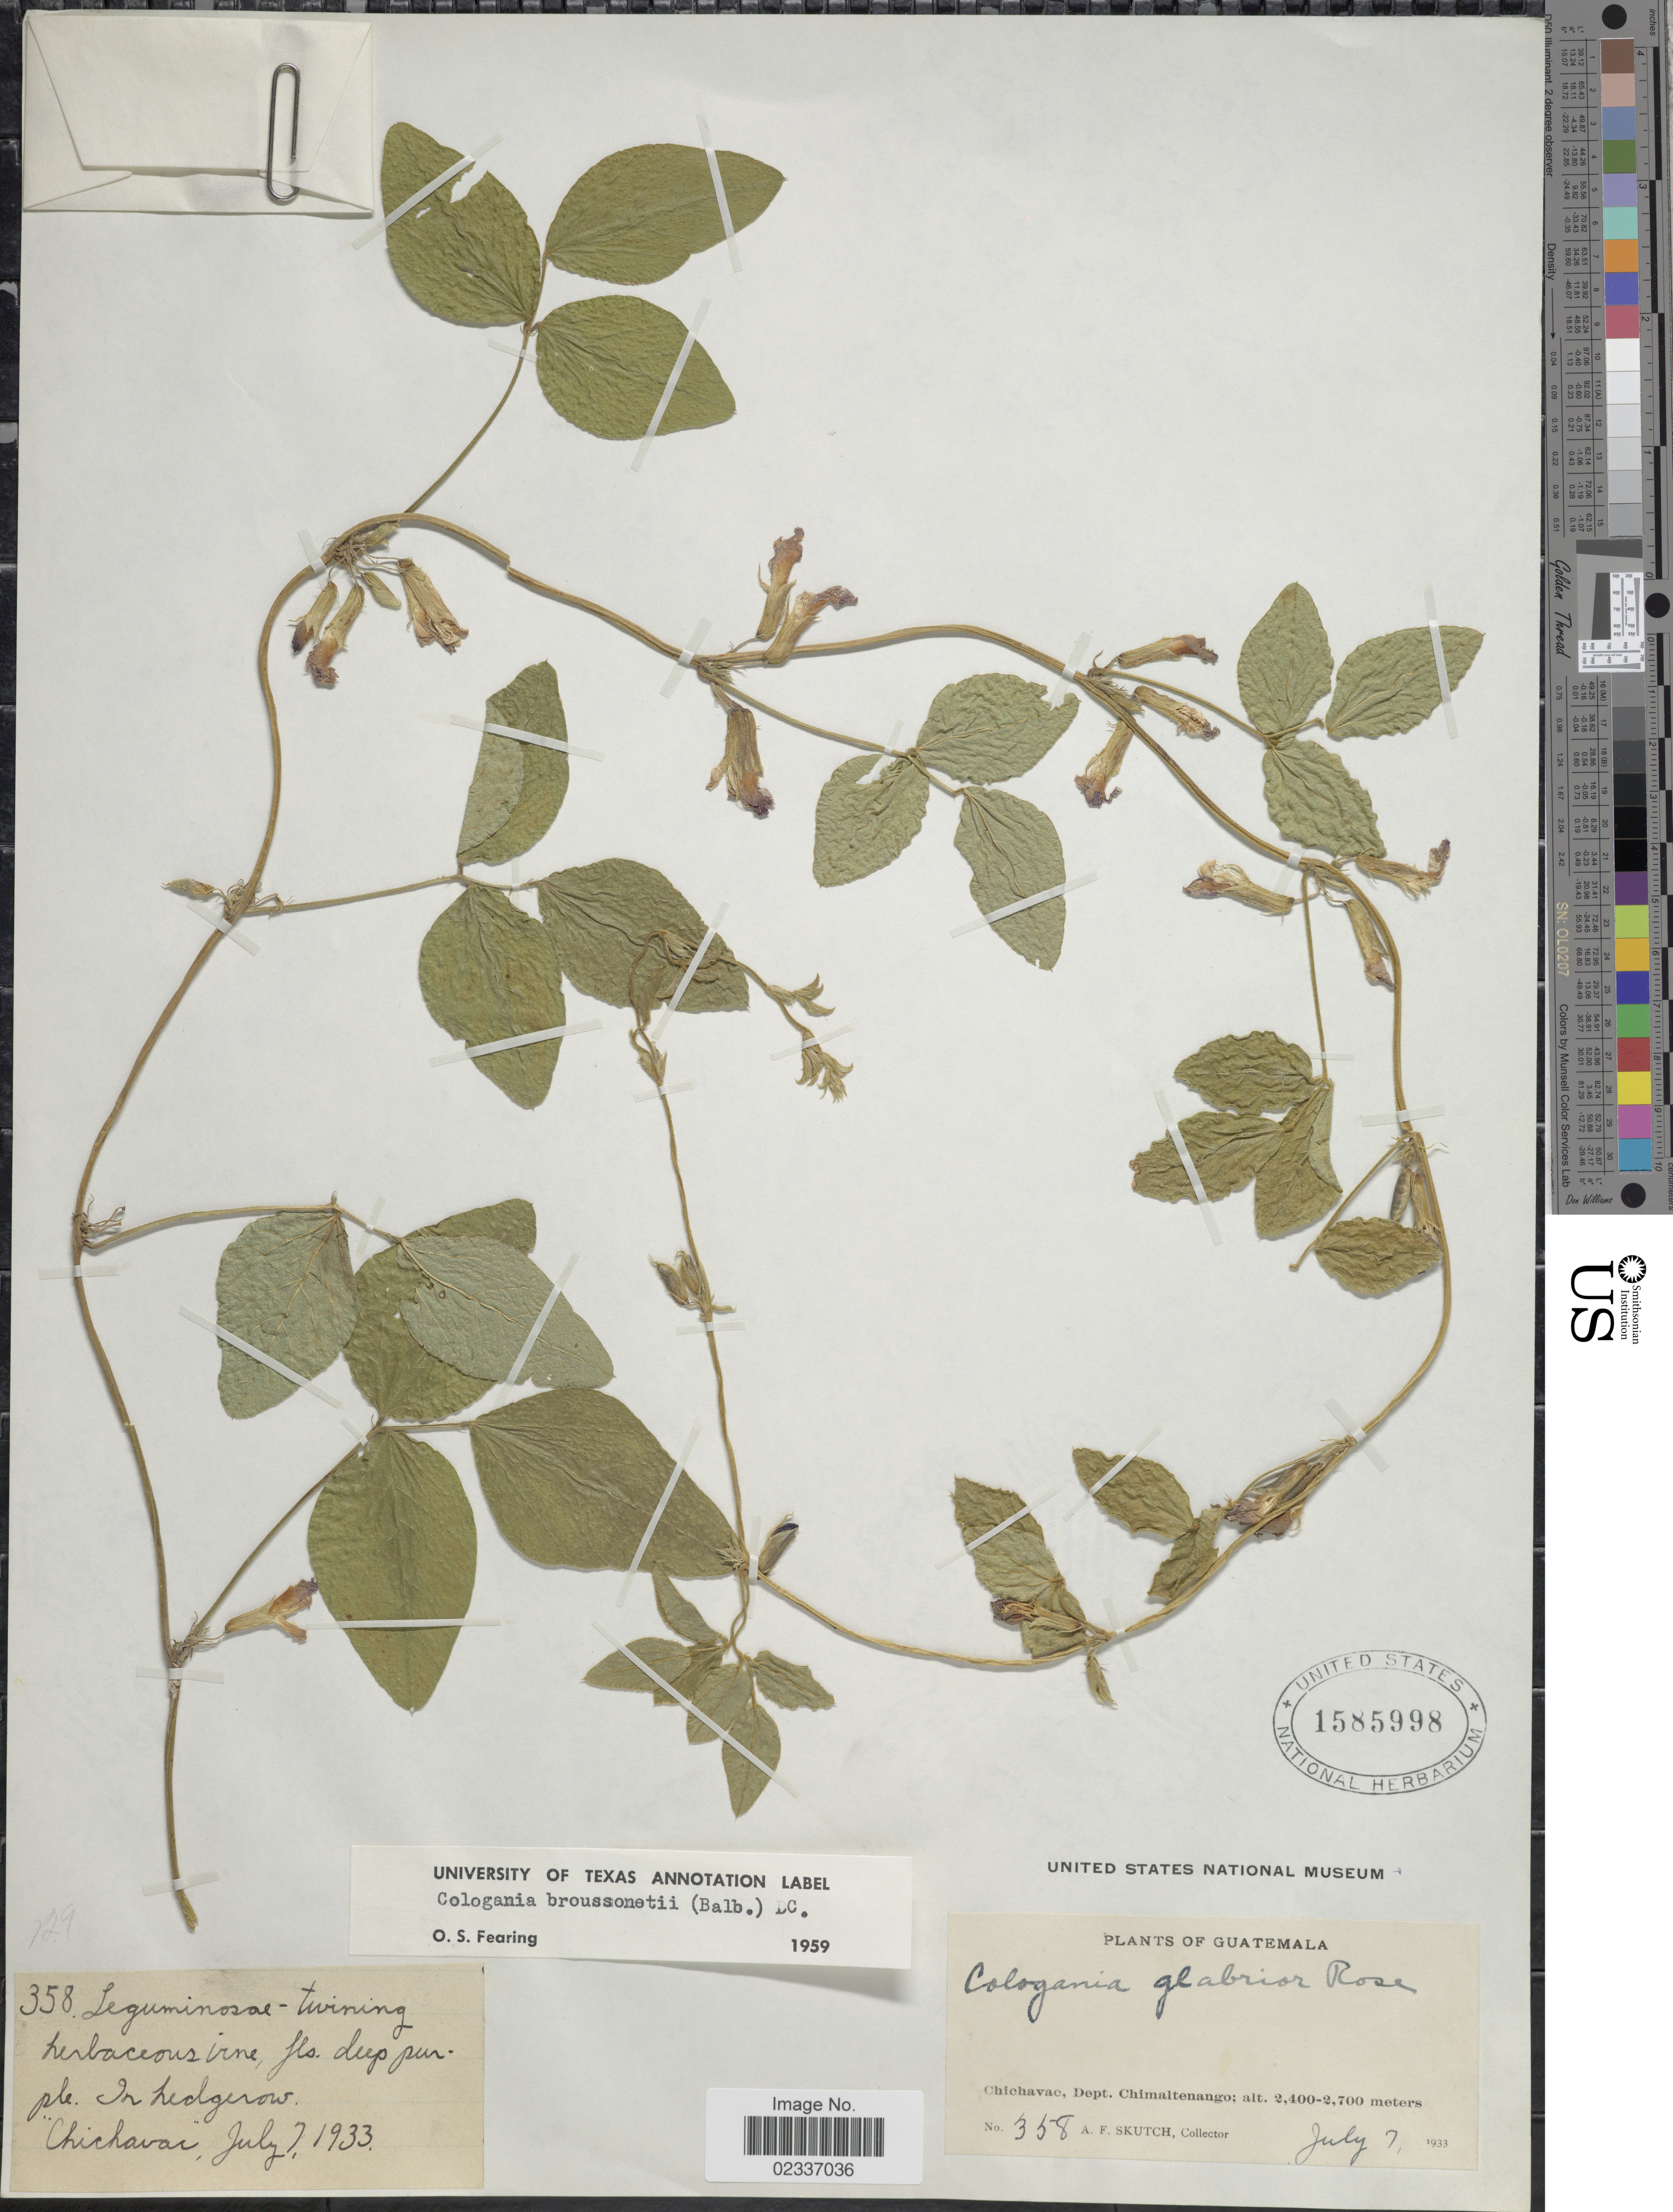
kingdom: Plantae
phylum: Tracheophyta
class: Magnoliopsida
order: Fabales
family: Fabaceae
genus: Cologania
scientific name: Cologania broussonetii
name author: (Balb.) DC.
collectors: A. F. Skutch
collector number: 358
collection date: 1933-07-07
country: Guatemala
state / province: Chimaltenango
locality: Chichavac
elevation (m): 2400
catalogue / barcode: US 1585998